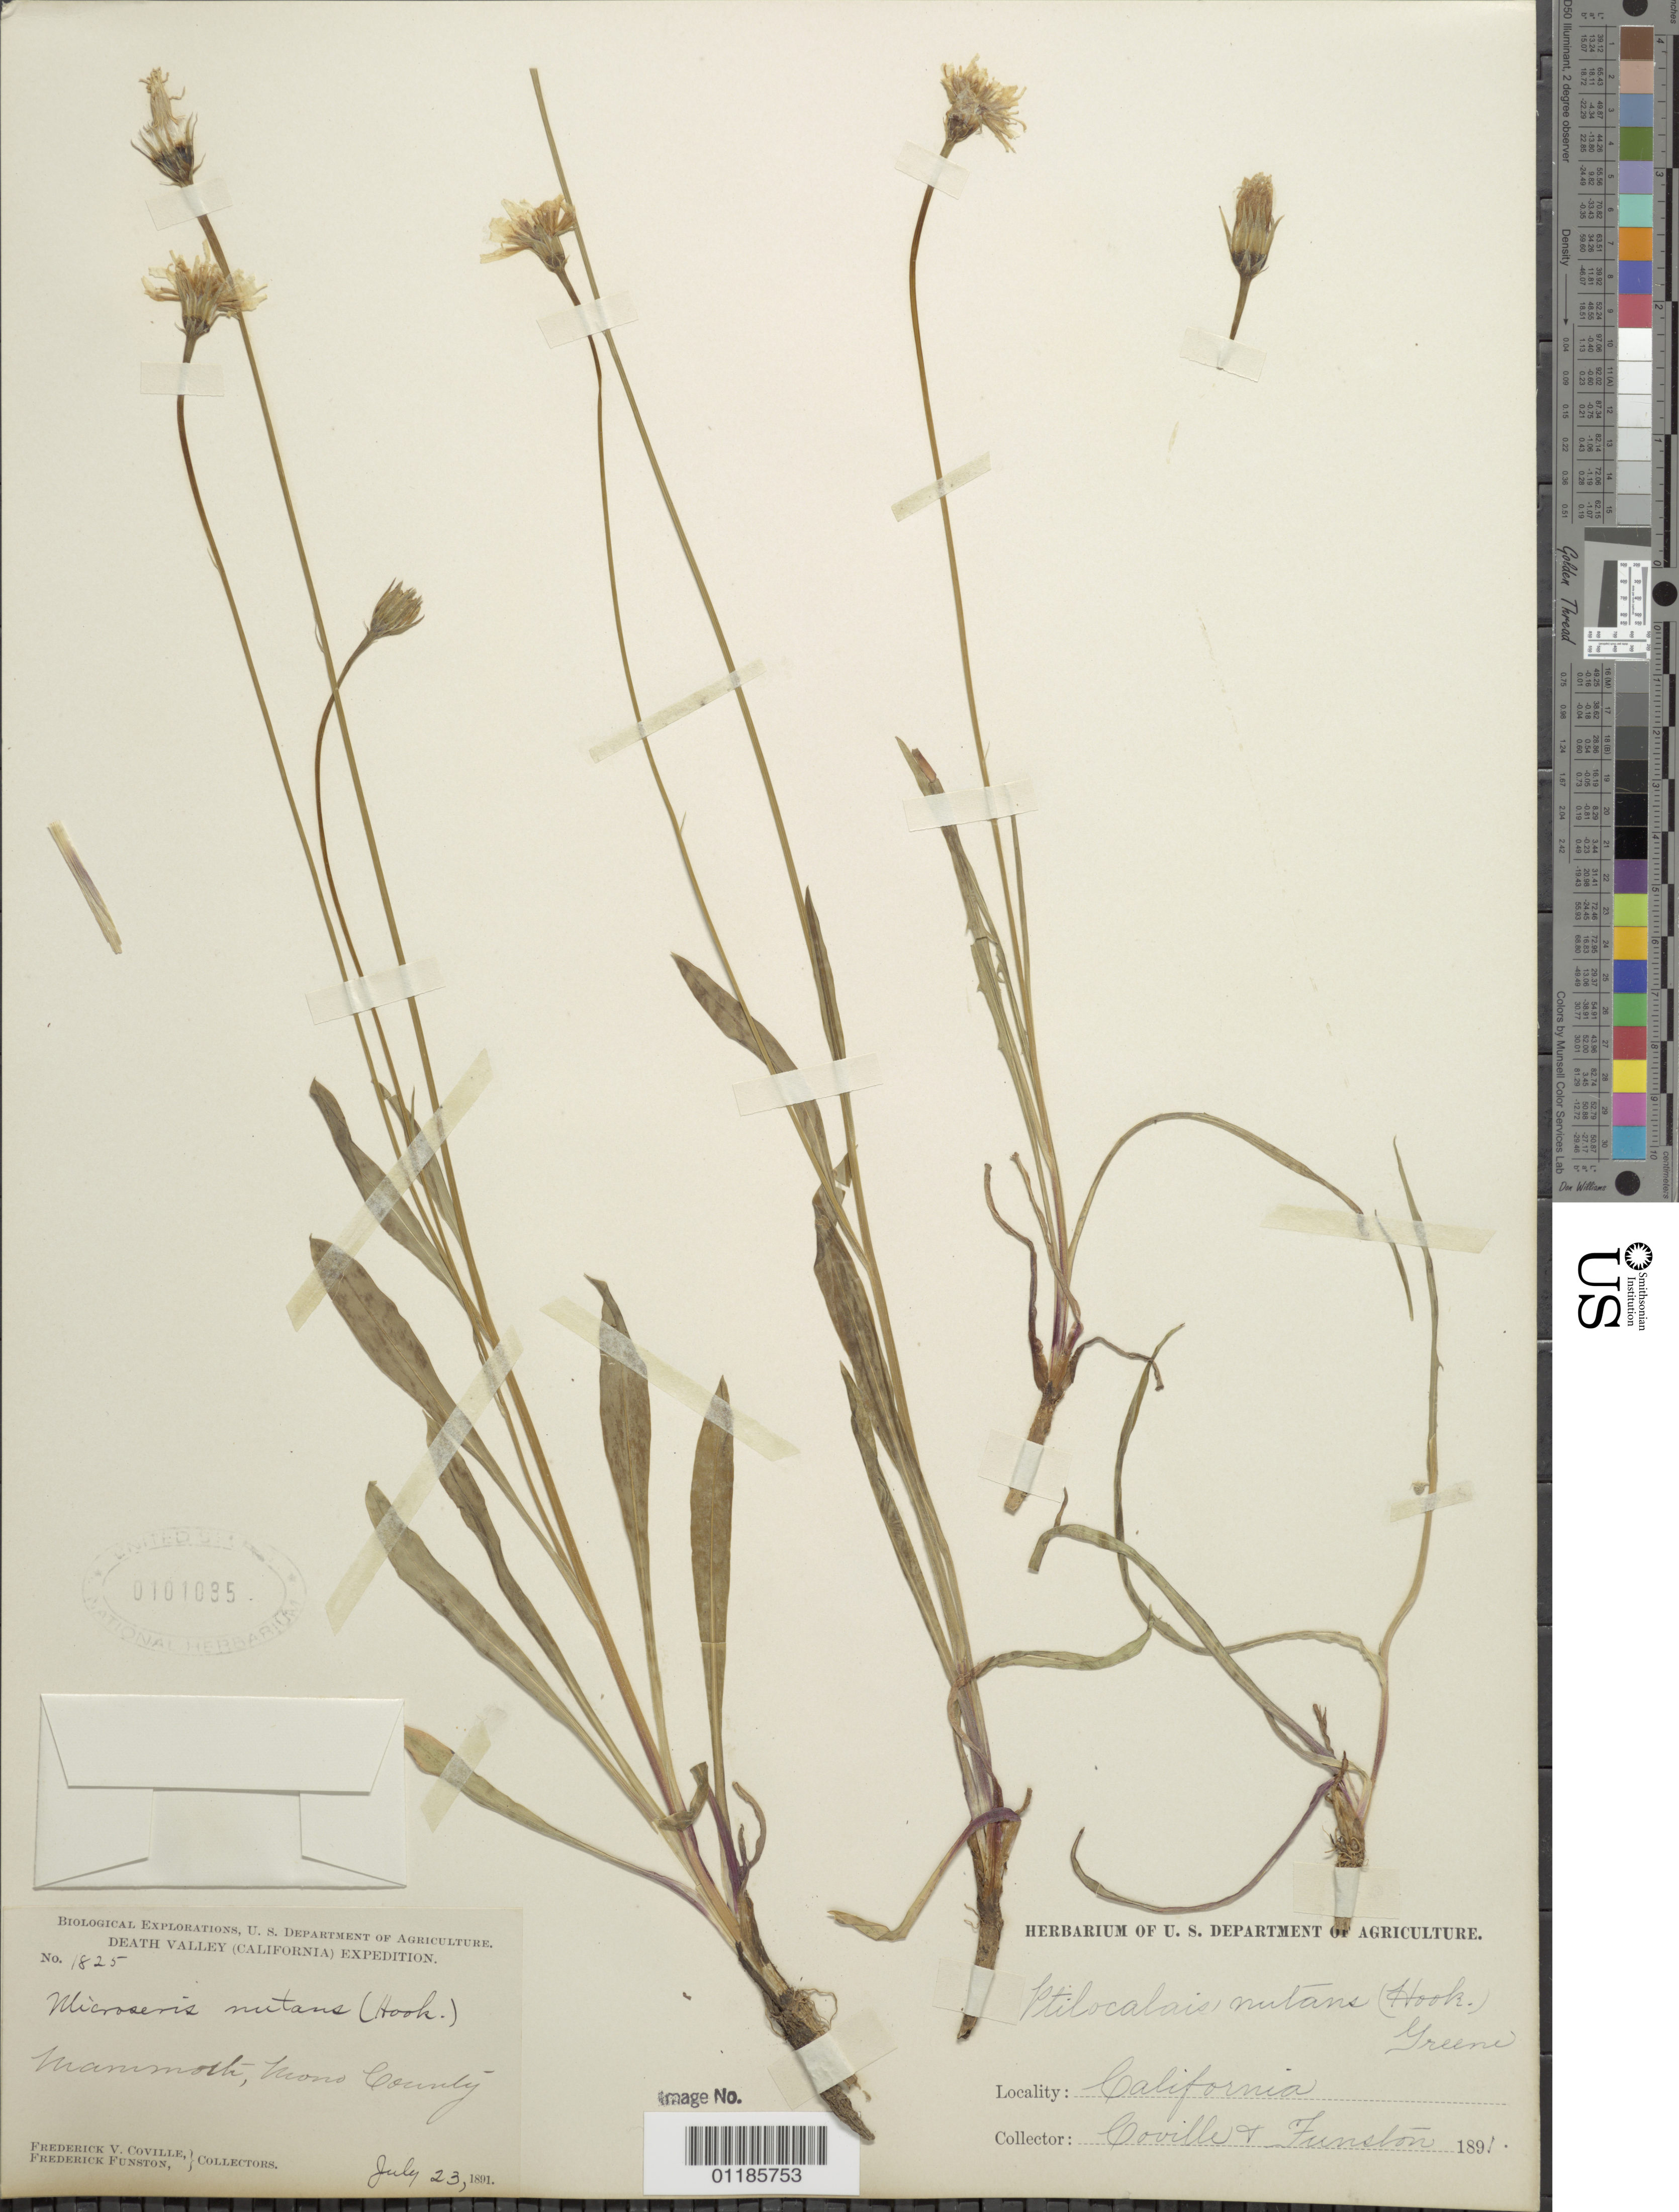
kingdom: Plantae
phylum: Tracheophyta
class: Magnoliopsida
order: Asterales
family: Asteraceae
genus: Microseris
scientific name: Microseris nutans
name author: (Hook.) Sch. Bip.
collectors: Coville & F. Funston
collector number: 1825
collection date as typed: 23 Jul 1891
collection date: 1891-07-23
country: United States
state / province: California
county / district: Mono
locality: Mammoth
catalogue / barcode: US 101085